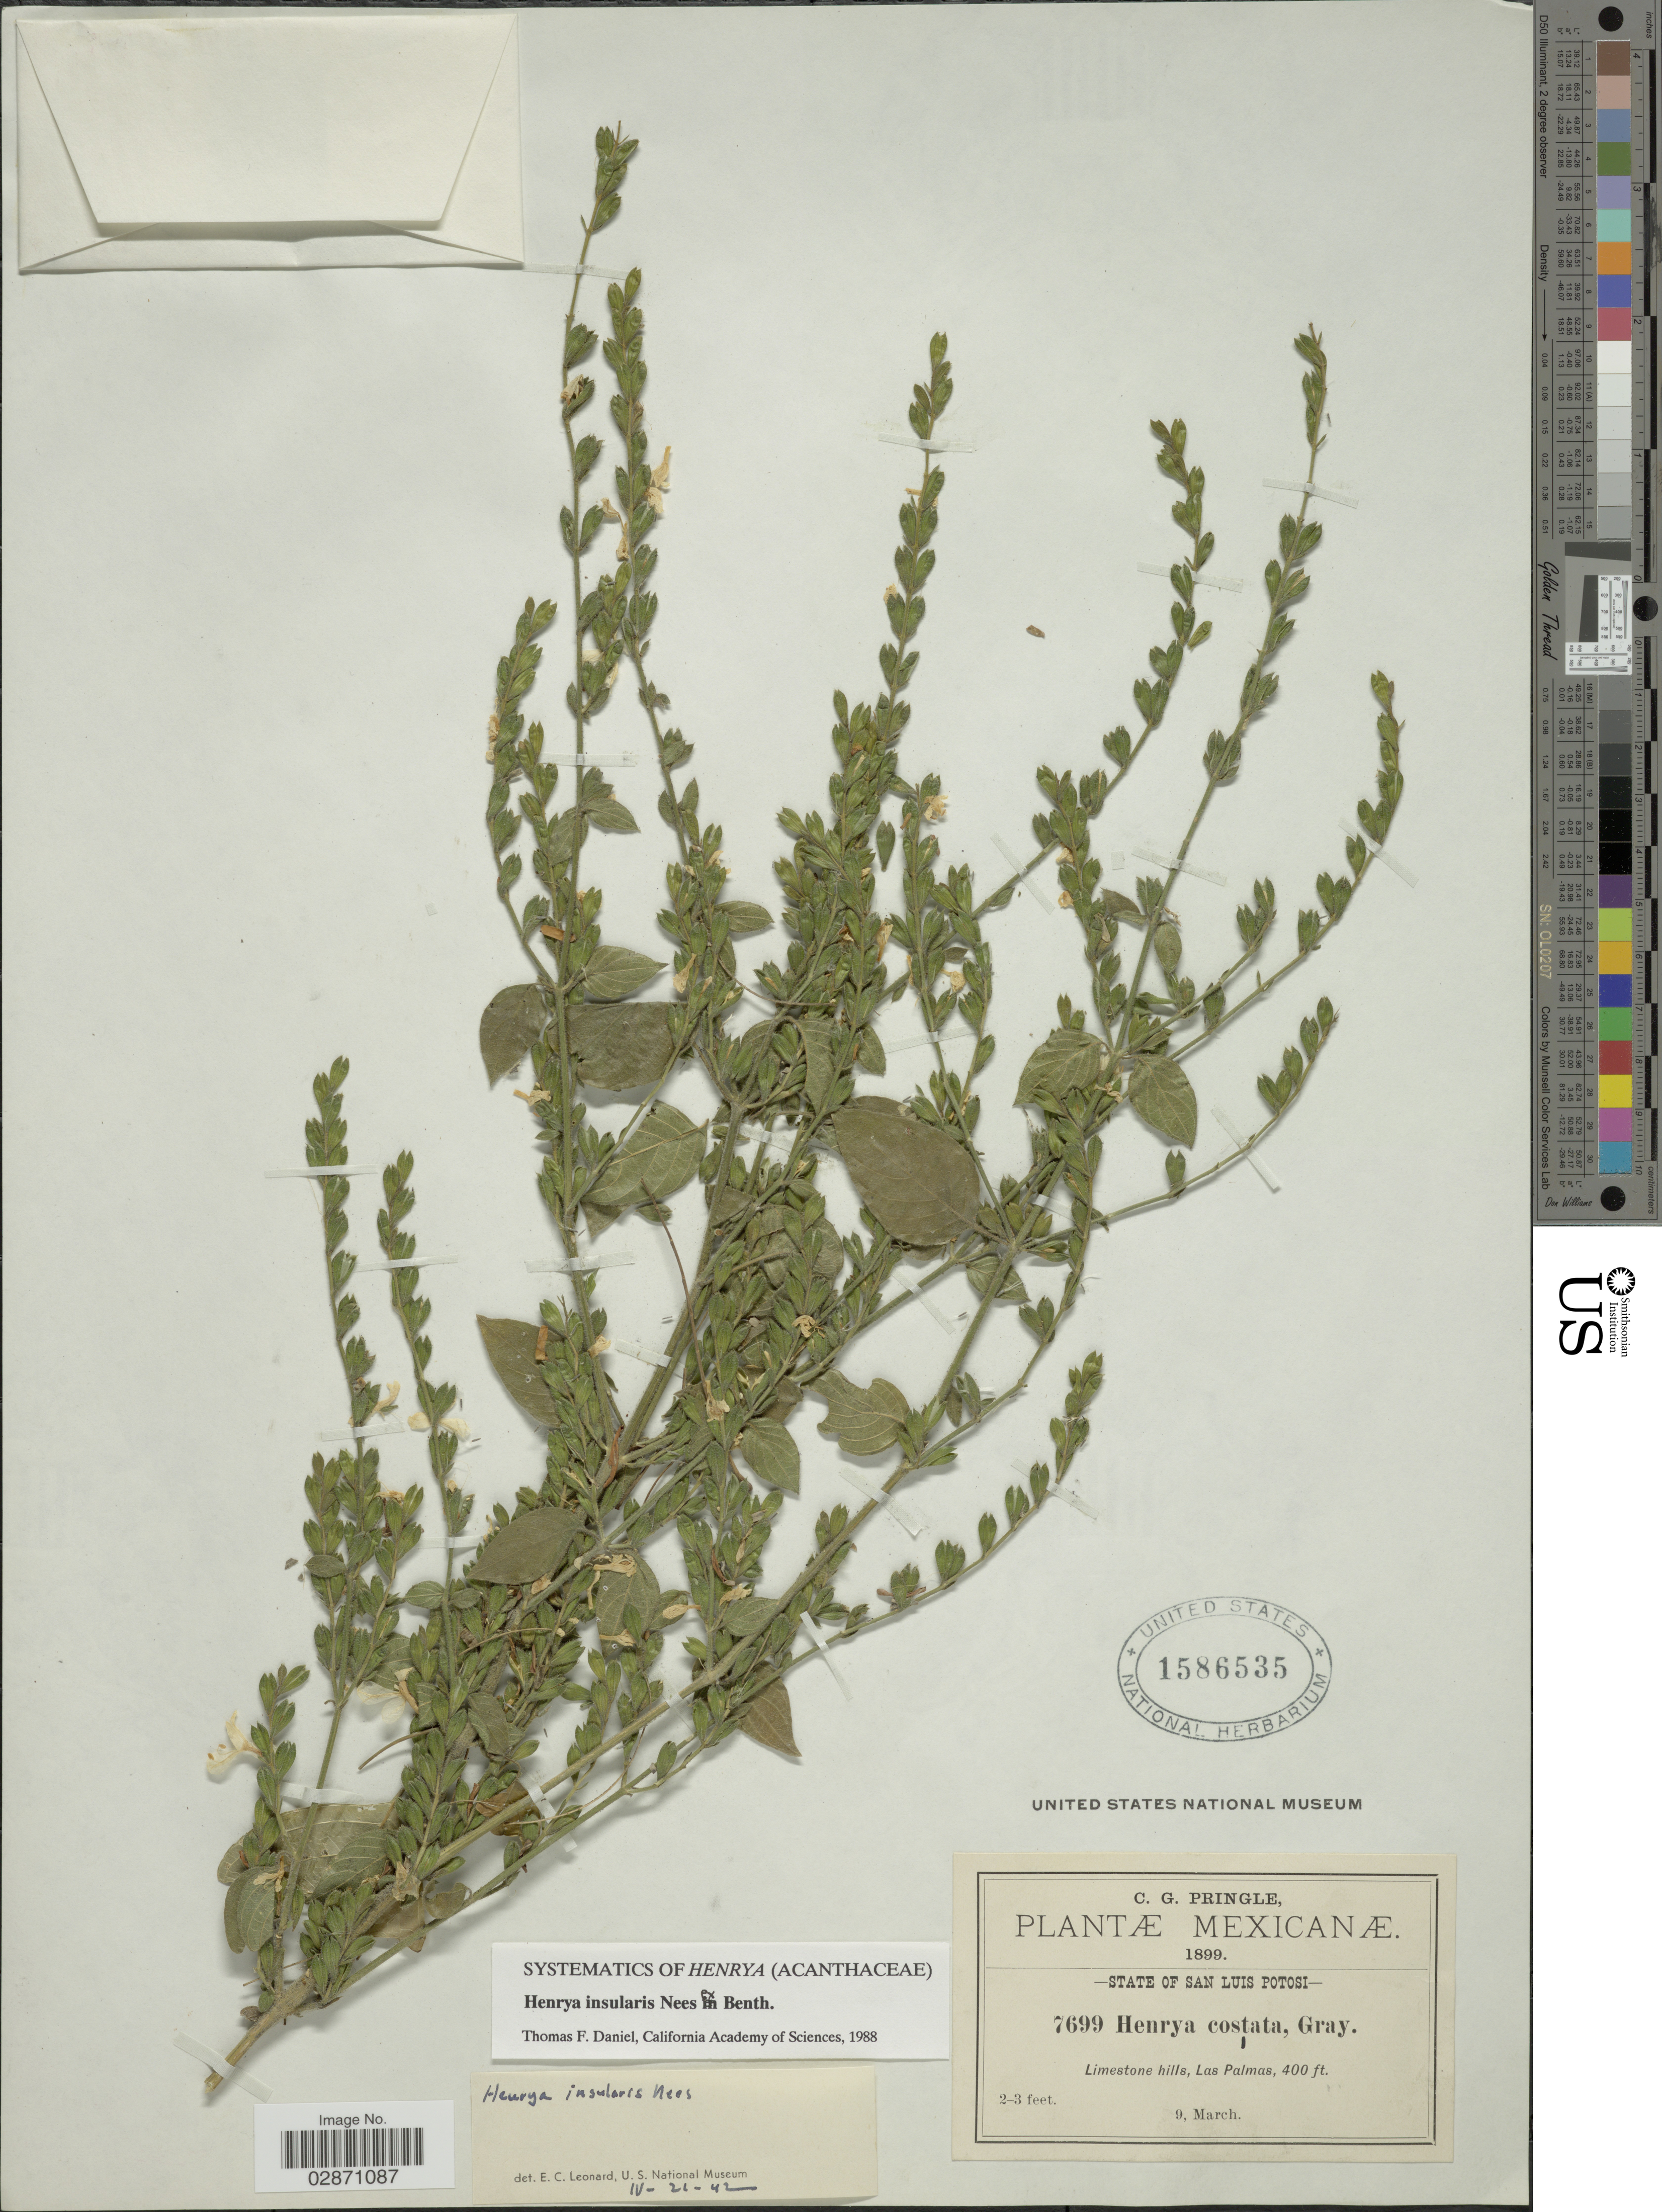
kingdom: Plantae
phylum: Tracheophyta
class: Magnoliopsida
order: Lamiales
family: Acanthaceae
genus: Henrya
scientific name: Henrya insularis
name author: Nees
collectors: C. G. Pringle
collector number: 7699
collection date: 1899-03-09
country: Mexico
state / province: San Luis Potosí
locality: Las Palmas.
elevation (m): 122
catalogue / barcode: US 1586535